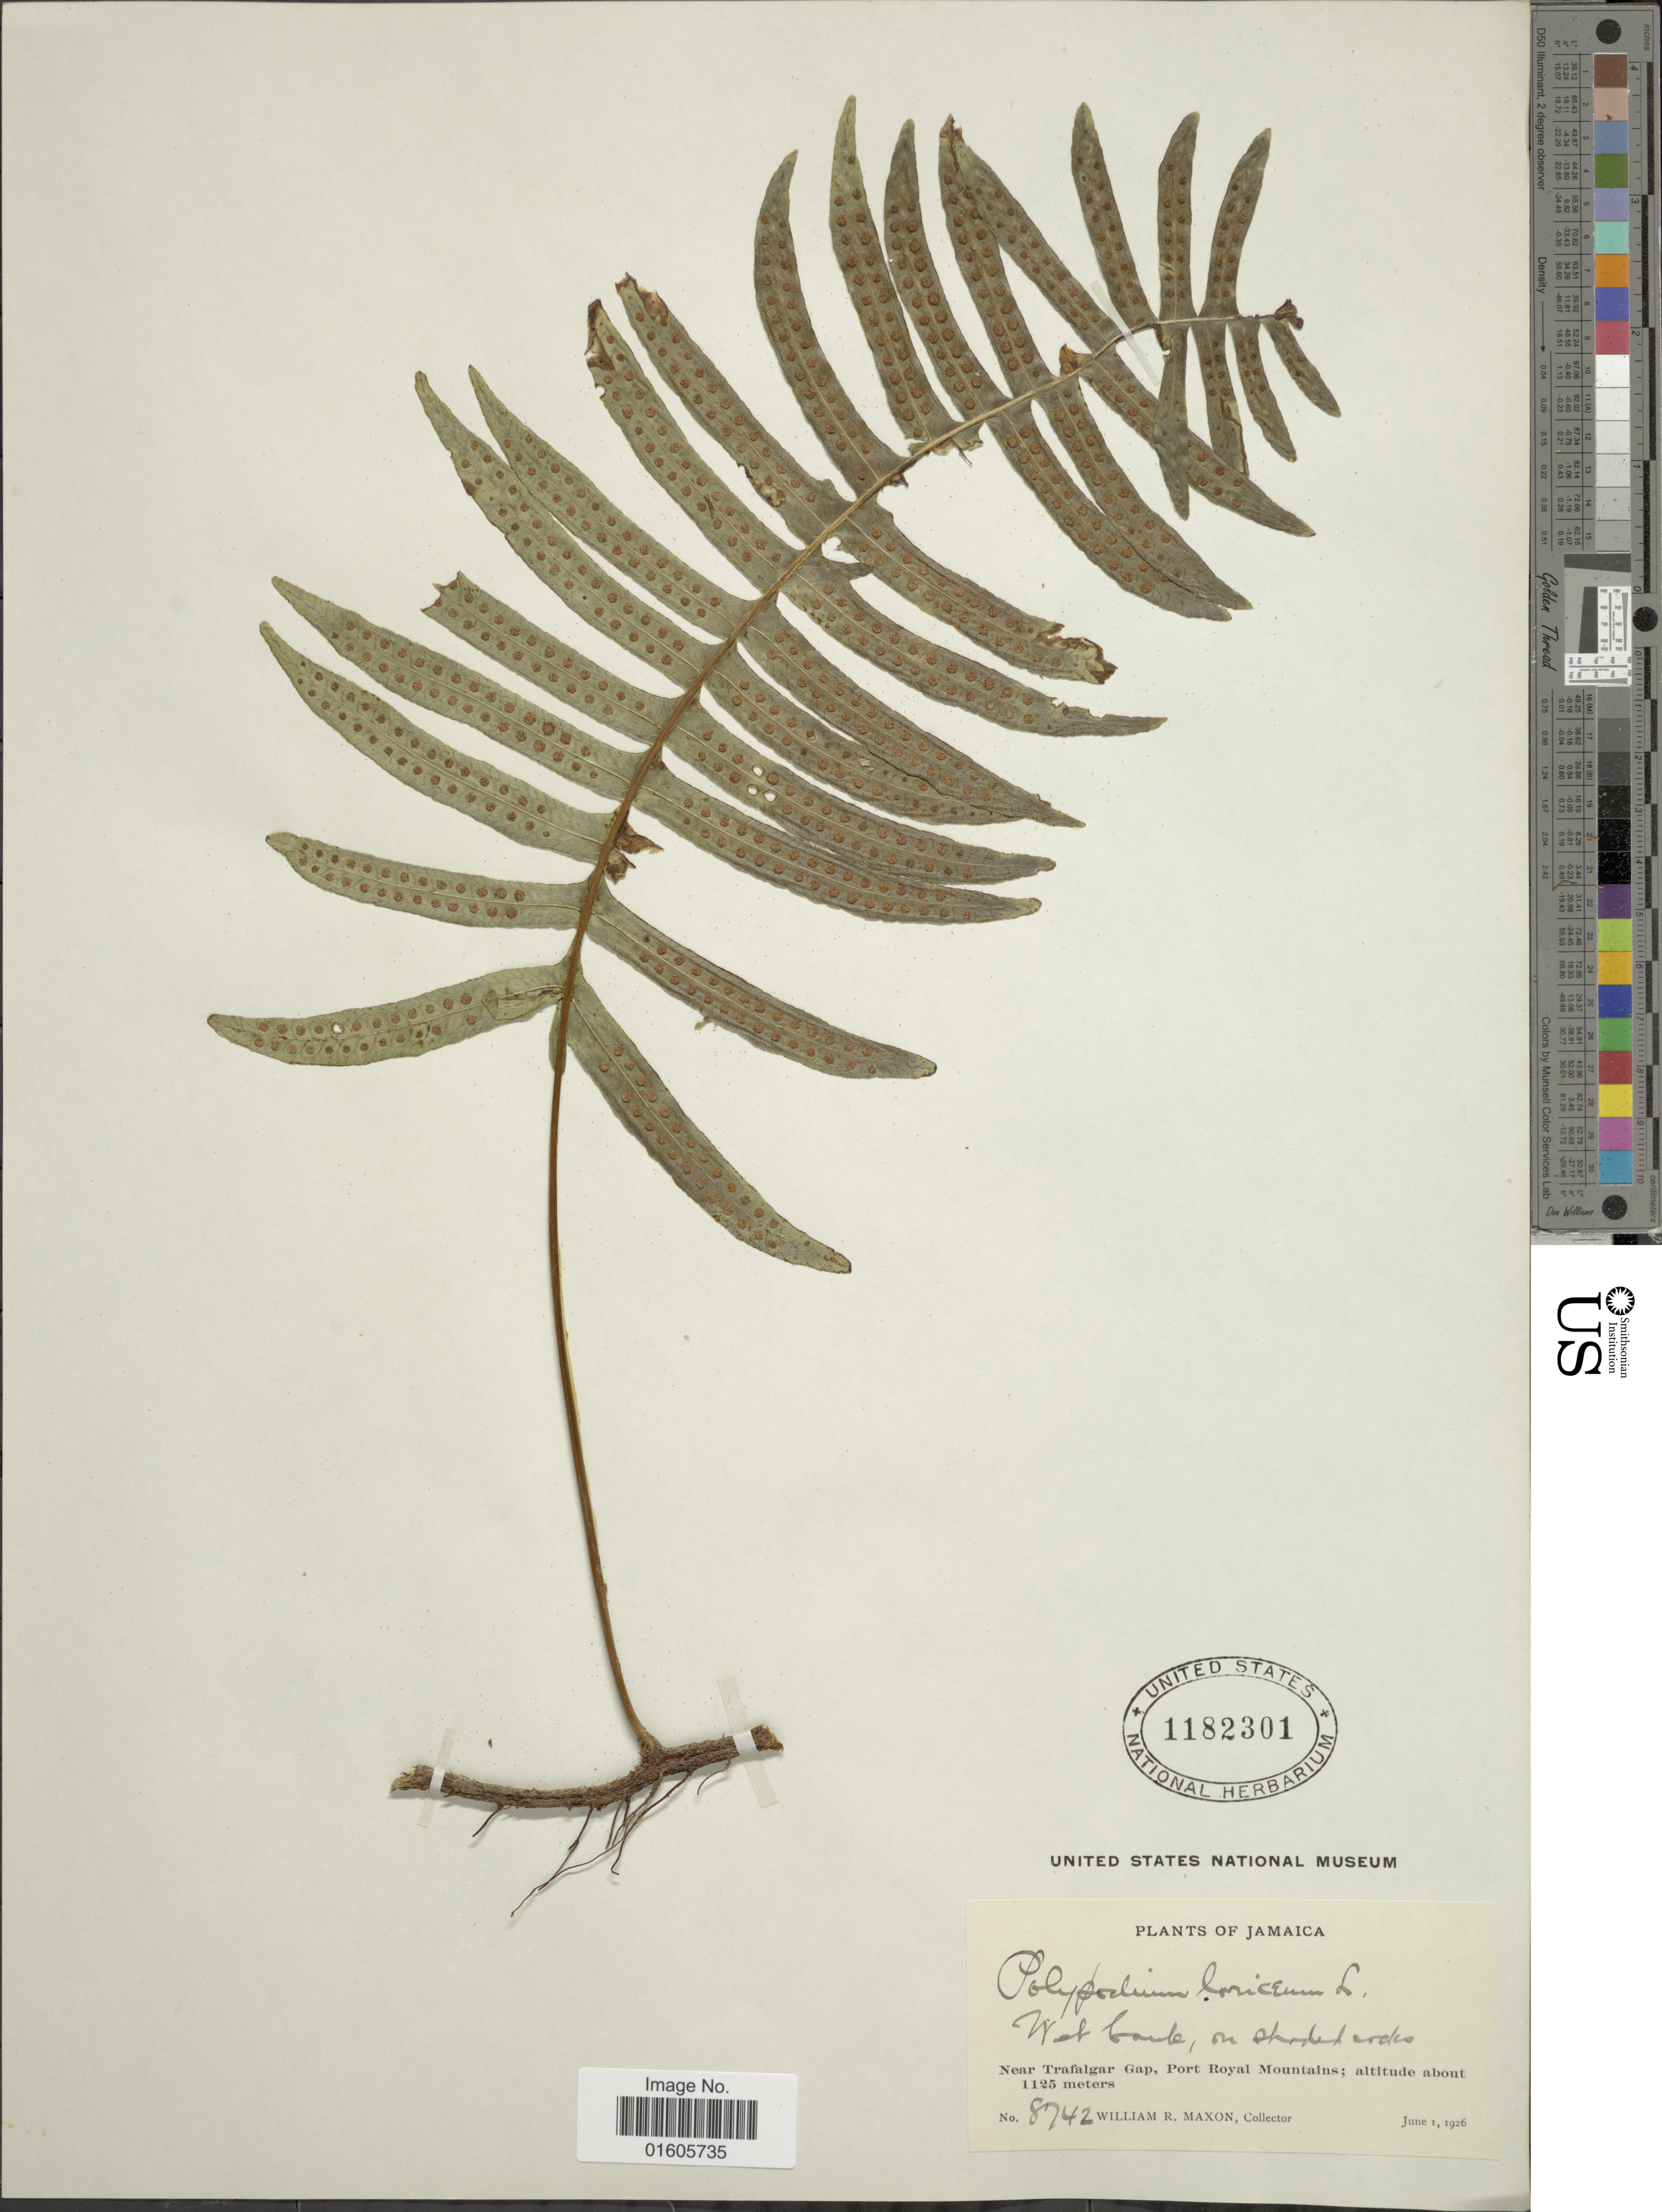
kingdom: Plantae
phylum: Tracheophyta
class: Polypodiopsida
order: Polypodiales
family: Polypodiaceae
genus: Serpocaulon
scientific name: Serpocaulon loriceum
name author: (L.) A.R. Sm.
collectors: W. R. Maxon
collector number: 8742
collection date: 1926-06-01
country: Jamaica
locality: Near Trafalgar Gap, Port Royal Mountains.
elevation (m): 1125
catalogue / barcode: US 1182301